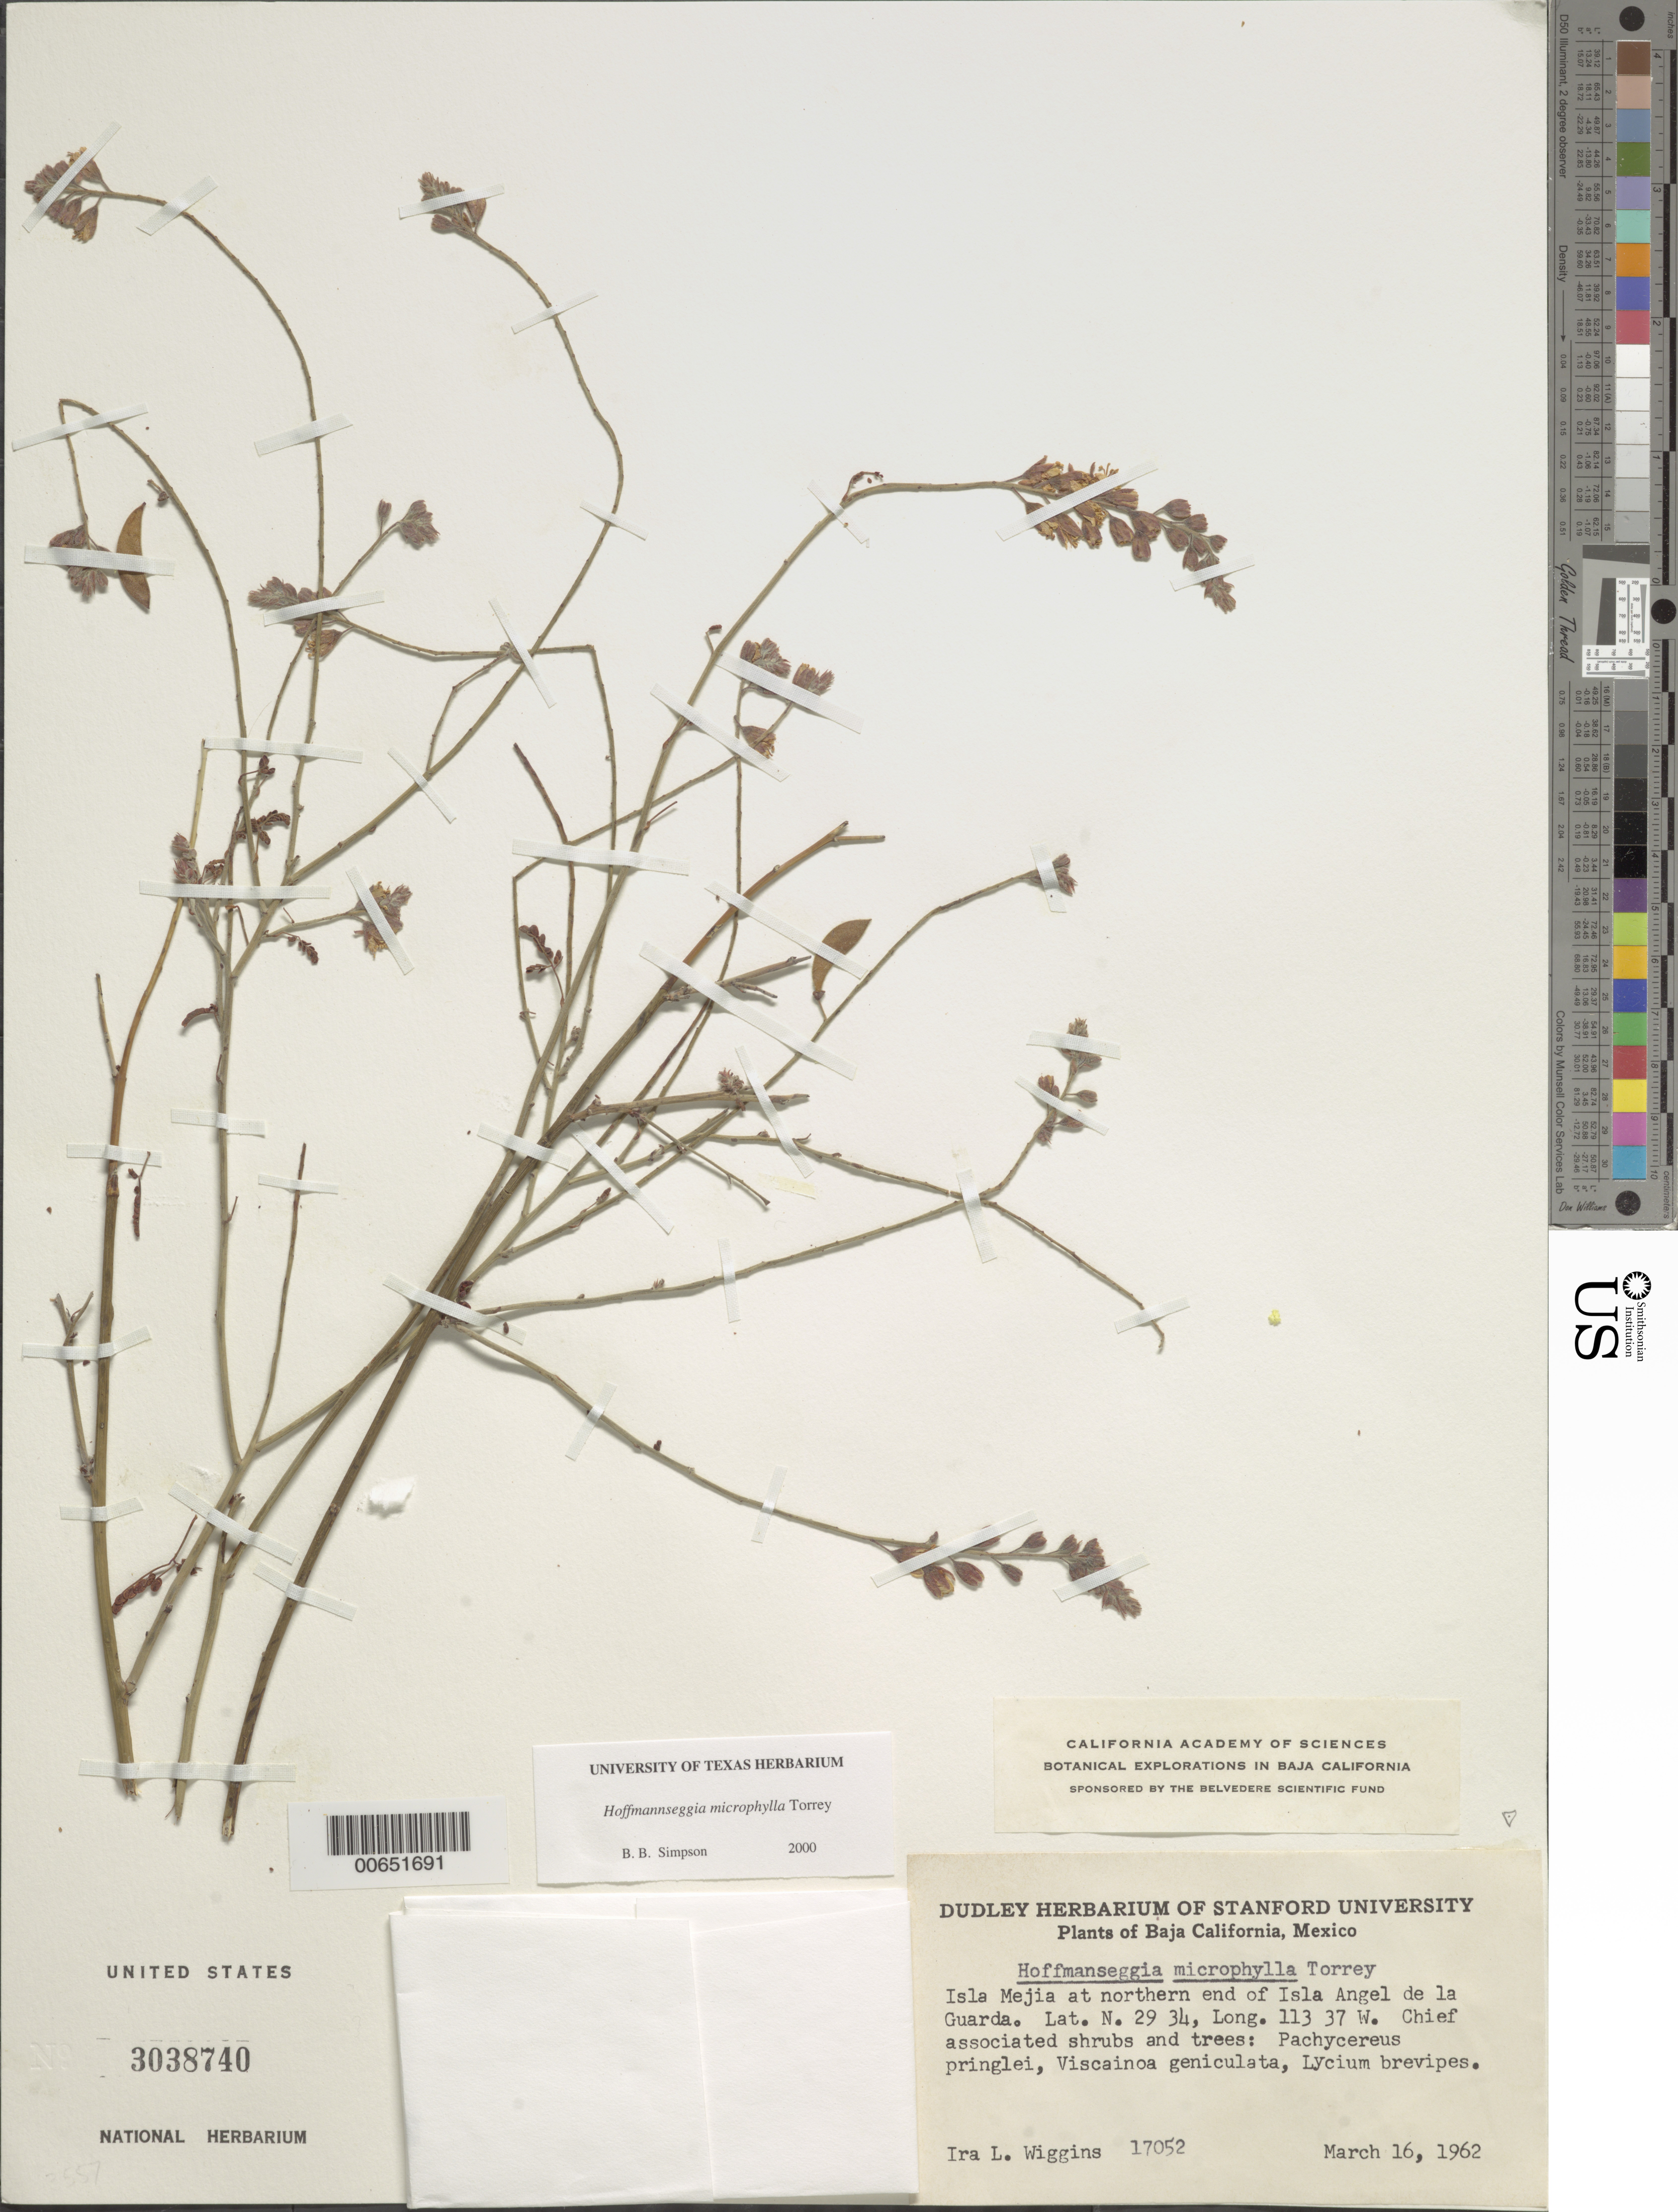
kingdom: Plantae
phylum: Tracheophyta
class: Magnoliopsida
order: Fabales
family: Fabaceae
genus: Hoffmannseggia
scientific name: Hoffmannseggia microphylla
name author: Torr.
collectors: I. L. Wiggins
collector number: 17052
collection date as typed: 16 Mar 1962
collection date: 1962-03-16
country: Mexico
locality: Baja California, Isla Mejia at northern end of Isla Angel de la Guarda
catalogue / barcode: US 3038740